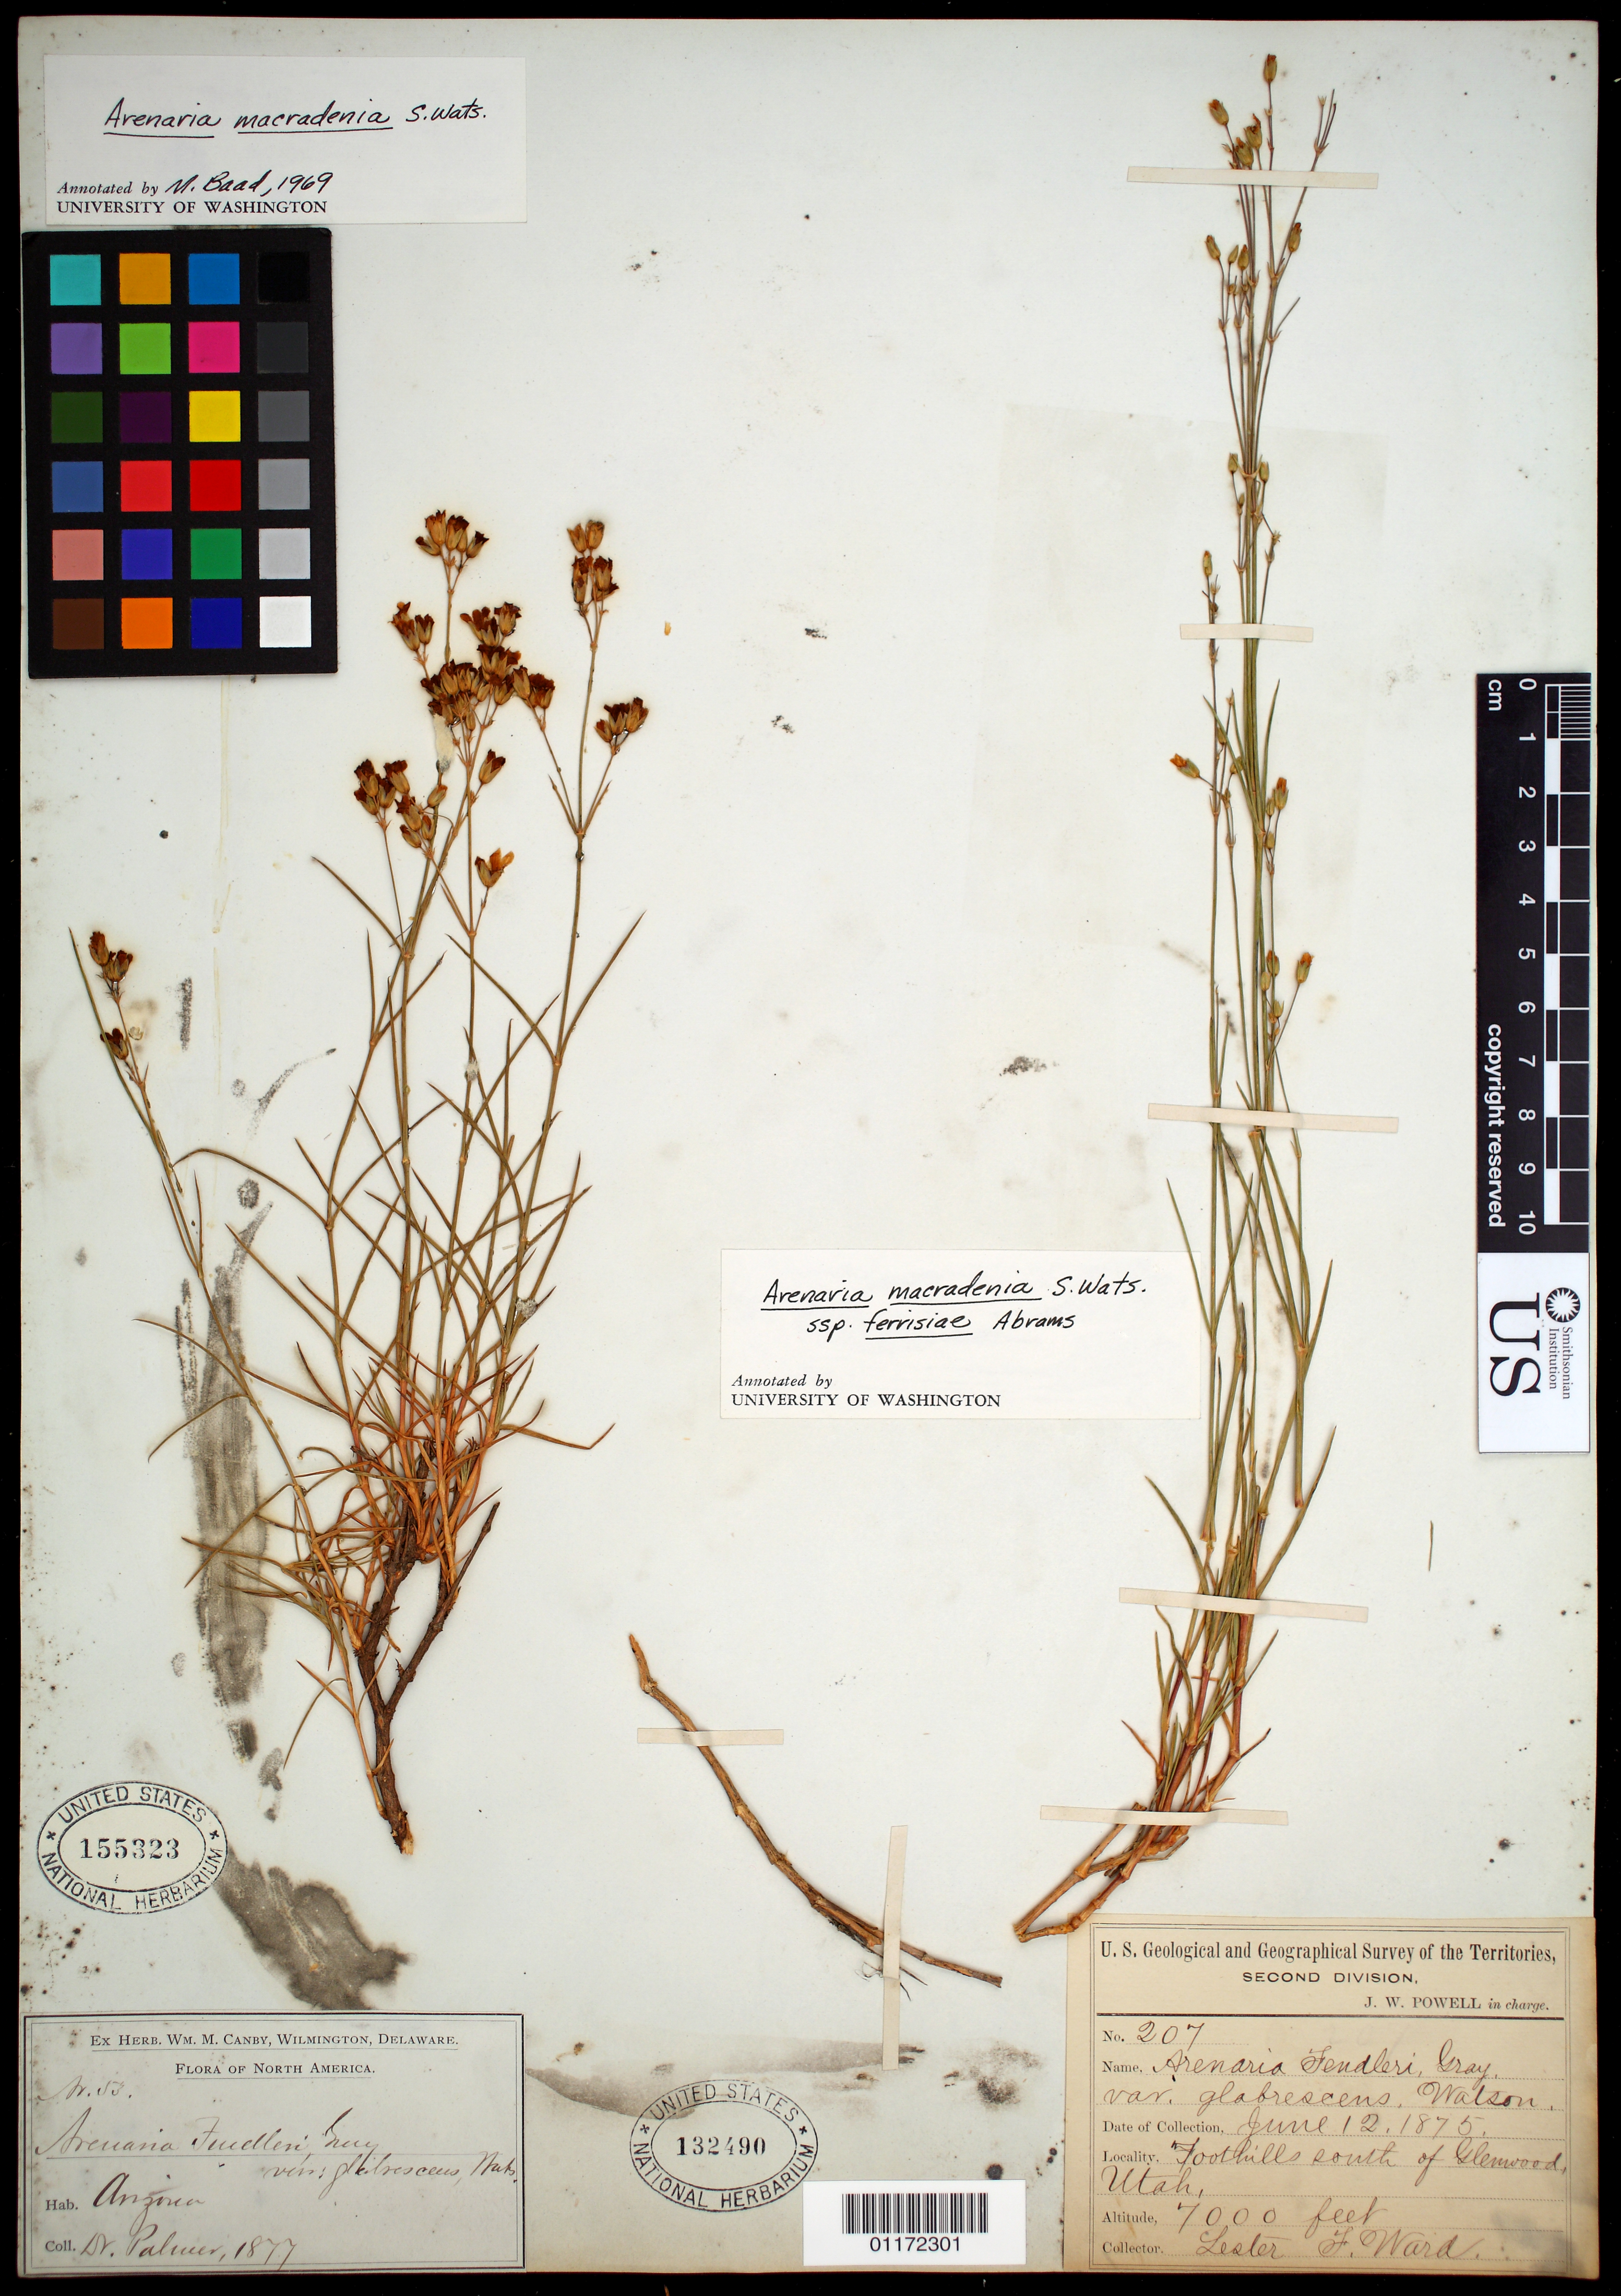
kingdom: Plantae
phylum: Tracheophyta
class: Magnoliopsida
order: Caryophyllales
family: Caryophyllaceae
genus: Eremogone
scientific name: Eremogone ferrisiae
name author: (Abrams) R.L. Hartm. & Rabeler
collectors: L. R. Ward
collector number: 207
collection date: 1875-06-12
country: United States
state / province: Utah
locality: Foothills south of Glenwood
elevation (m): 2134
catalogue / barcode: US 132490